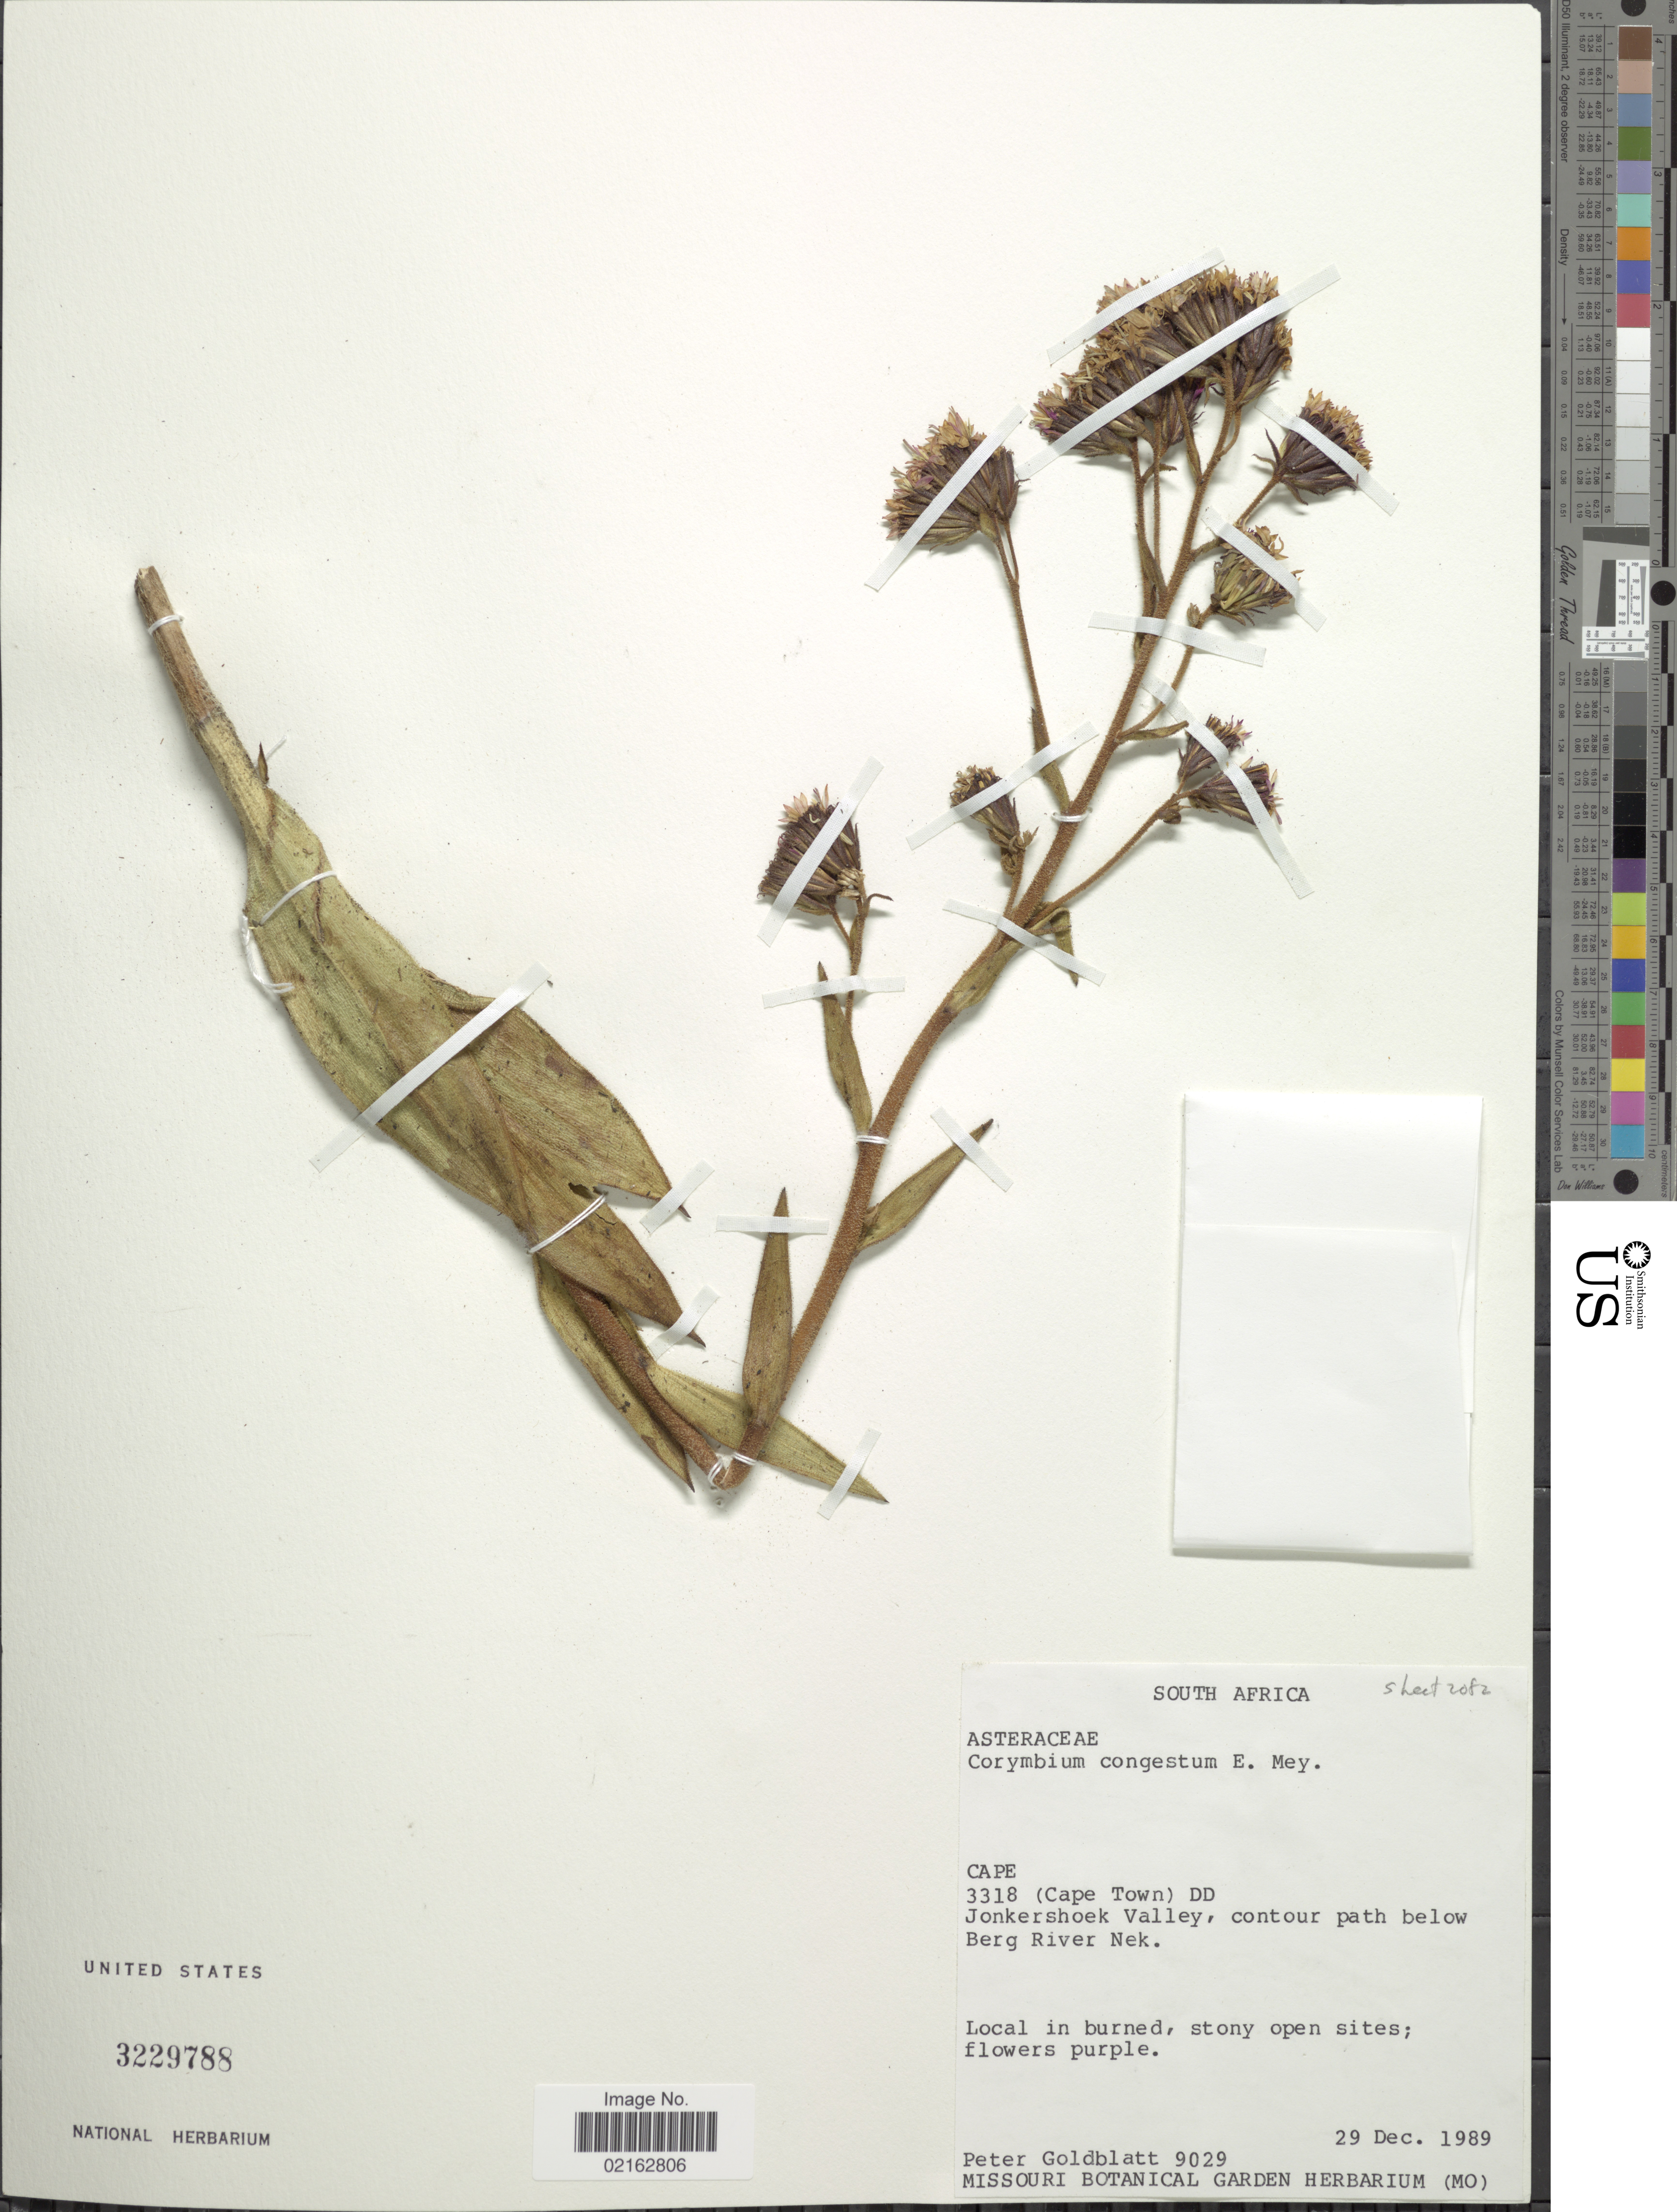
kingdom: Plantae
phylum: Tracheophyta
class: Magnoliopsida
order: Asterales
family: Asteraceae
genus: Corymbium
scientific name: Corymbium congestum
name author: E. Mey. ex DC.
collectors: P. Goldblatt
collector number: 9029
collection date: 1989-12-29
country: South Africa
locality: Cape. 3318 (Cape Town) DD. Jonkershoek Valley, contour path below Berg River Nek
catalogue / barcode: US 3229788